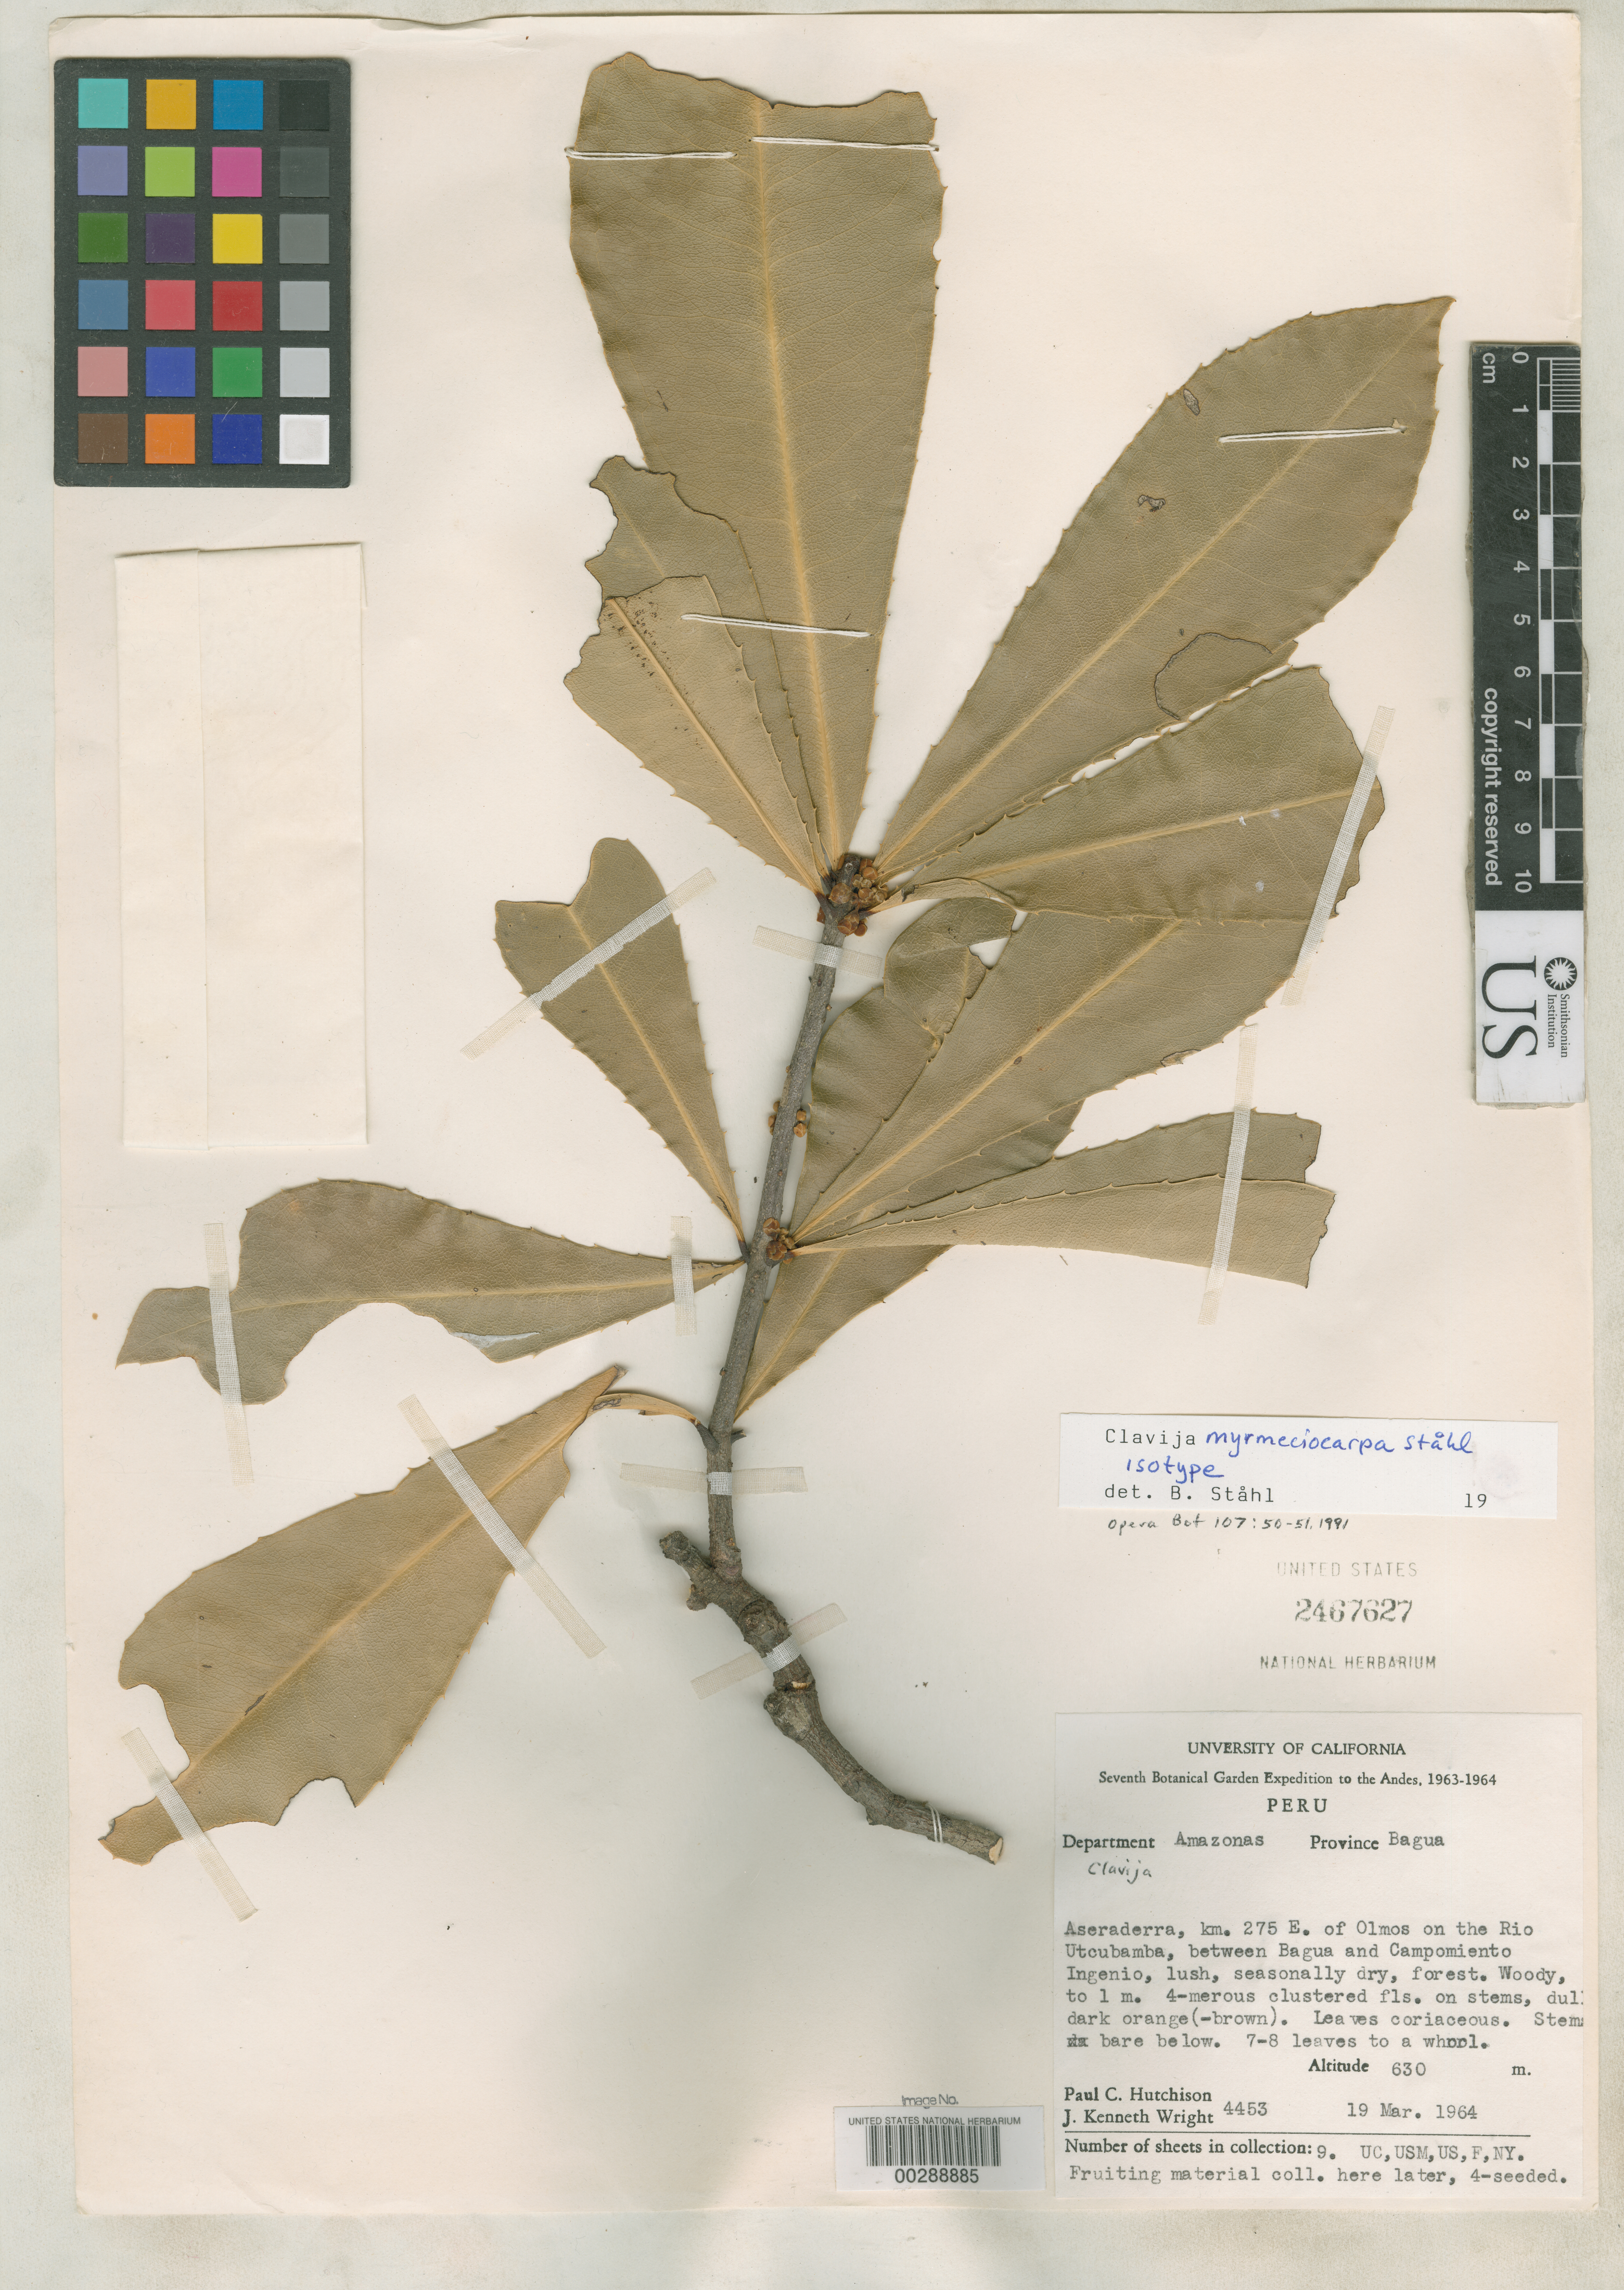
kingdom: Plantae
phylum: Tracheophyta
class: Magnoliopsida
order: Ericales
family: Primulaceae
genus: Clavija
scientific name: Clavija myrmeciocarpa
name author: B. Ståhl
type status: Isotype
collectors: P. C. Hutchison & J. K. Wright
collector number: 4453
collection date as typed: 19 Mar 1964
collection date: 1964-03-19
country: Peru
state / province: Amazonas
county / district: Bagua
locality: Aseraderra [?], km 275 E of Olmos on Río Utcubamba, between Bagua and Campomiento Ingenio [?]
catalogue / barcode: US 2467627